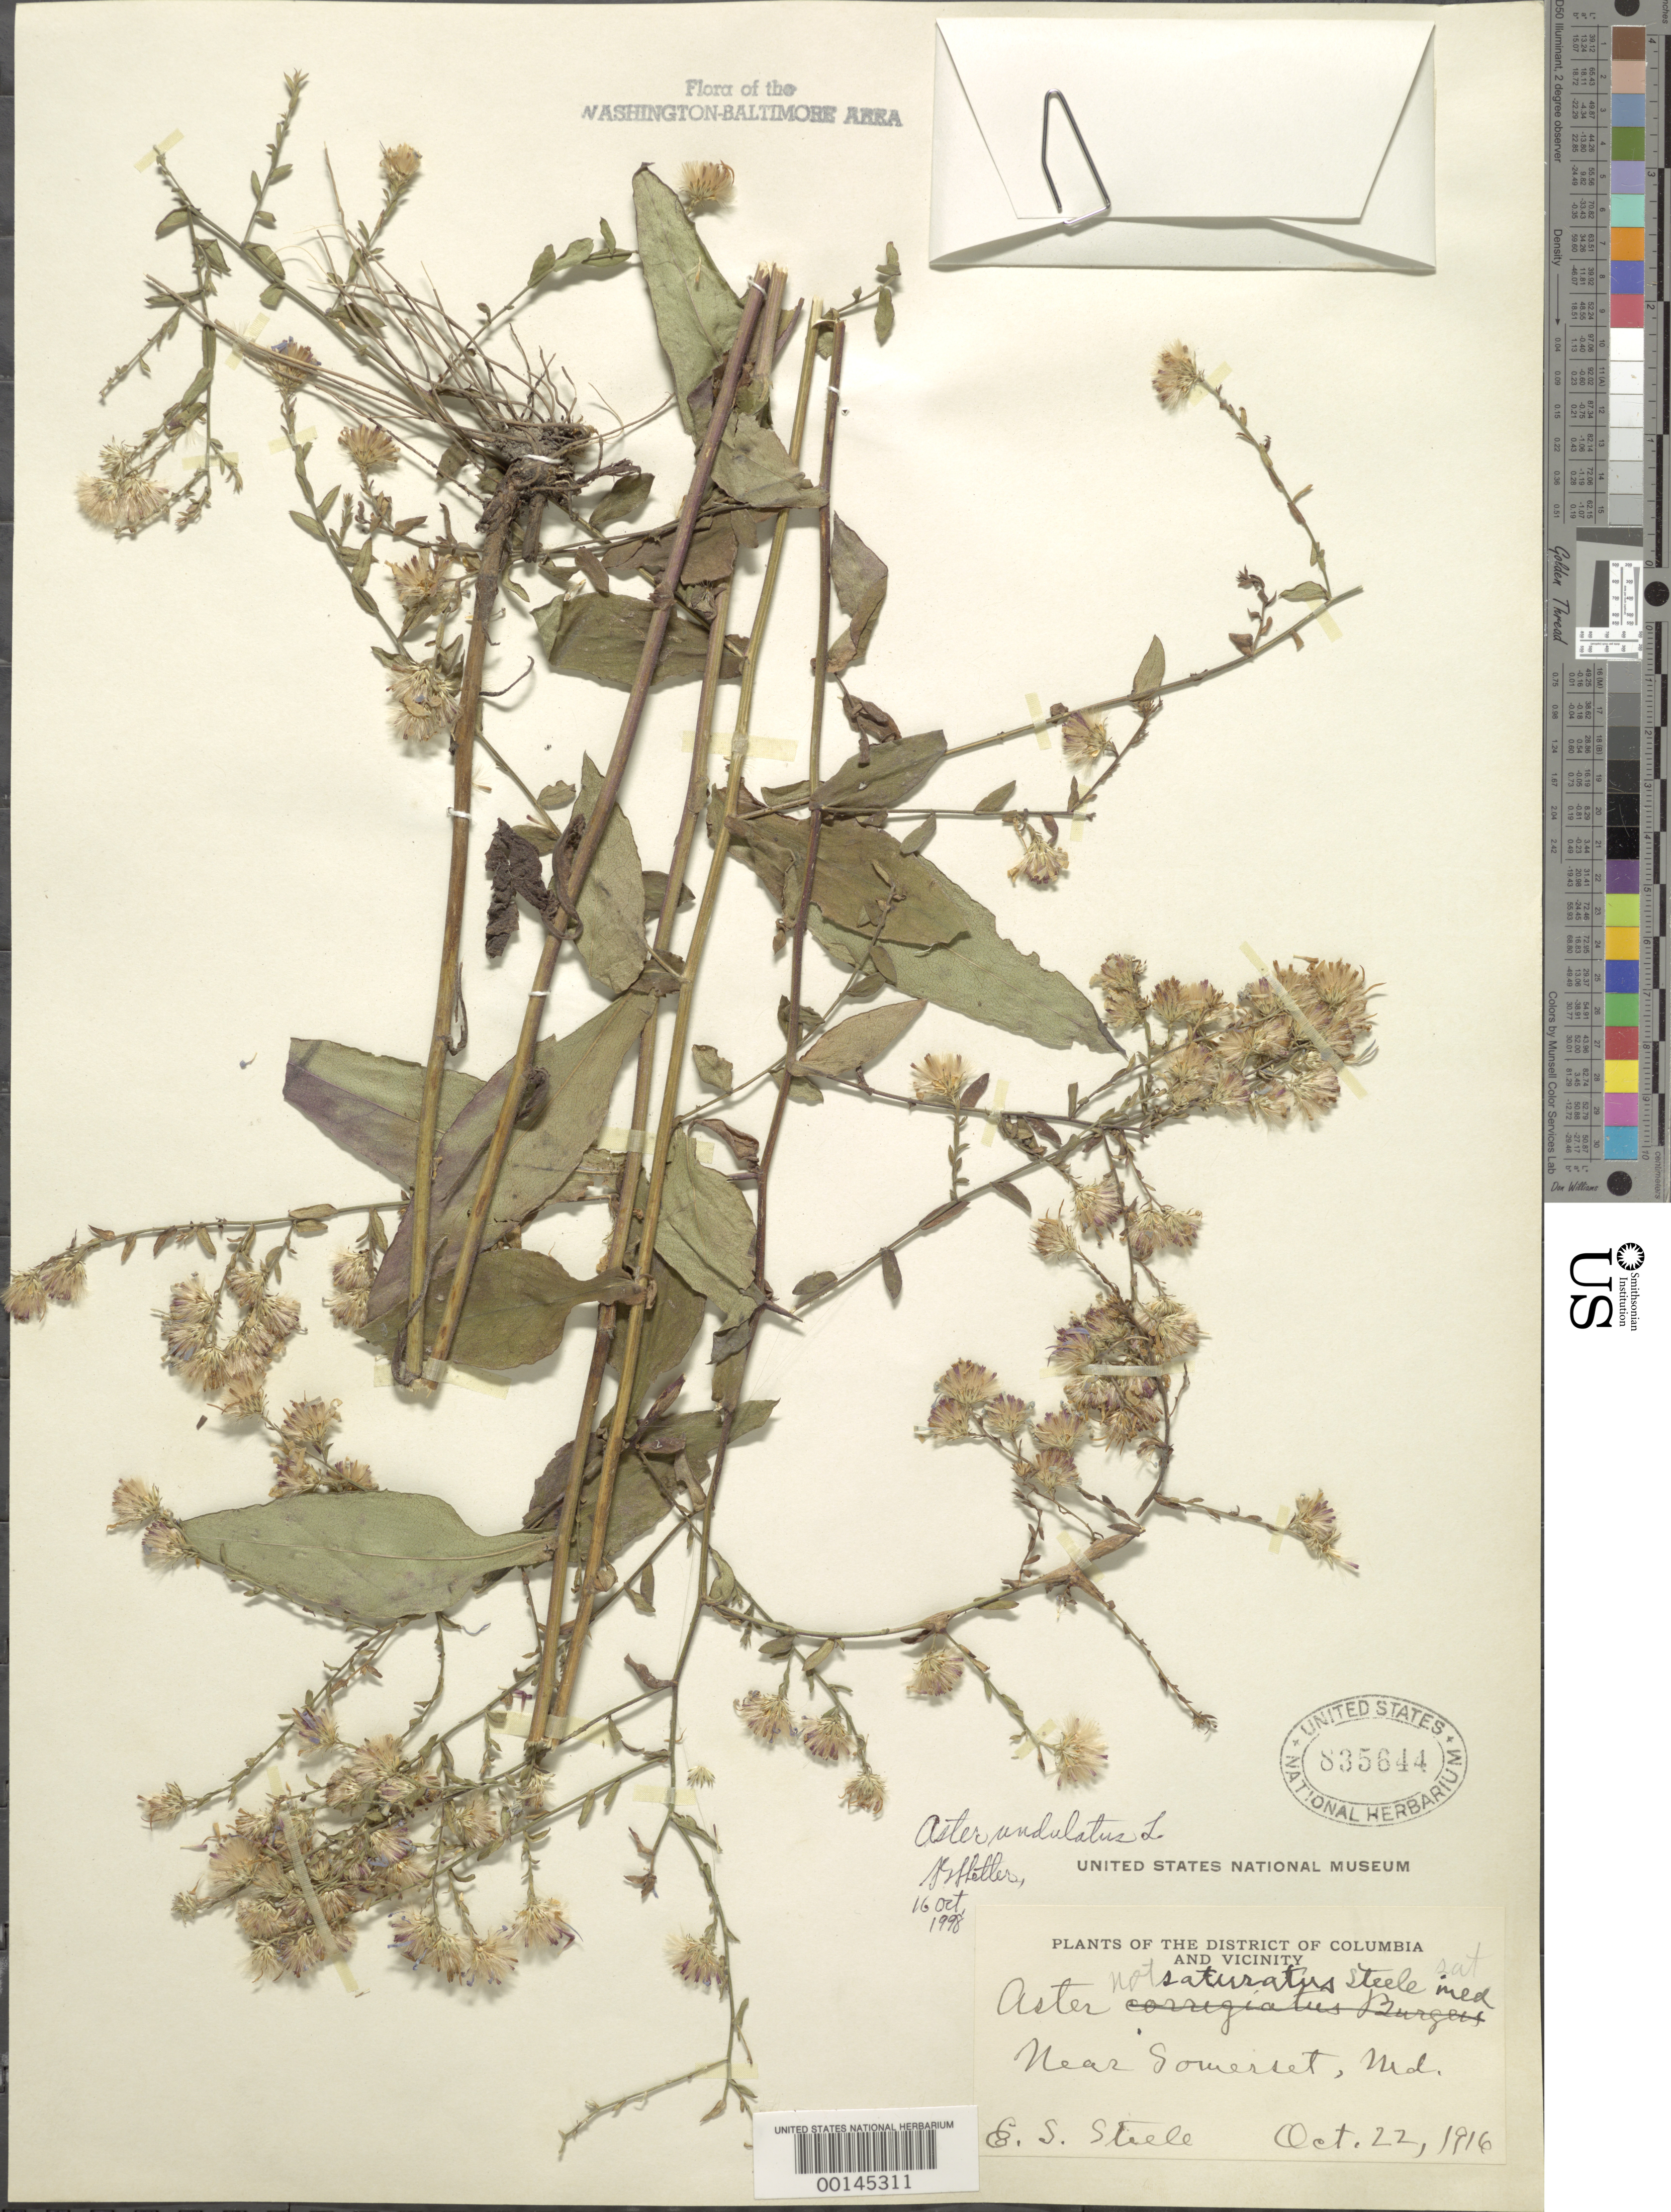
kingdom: Plantae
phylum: Tracheophyta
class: Magnoliopsida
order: Asterales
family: Asteraceae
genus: Symphyotrichum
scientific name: Symphyotrichum undulatum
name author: (L.) G.L. Nesom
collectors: E. Steele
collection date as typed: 22 Oct 1916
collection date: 1916-10-22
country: United States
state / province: Maryland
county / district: Montgomery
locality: Near Somerset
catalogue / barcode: US 835644